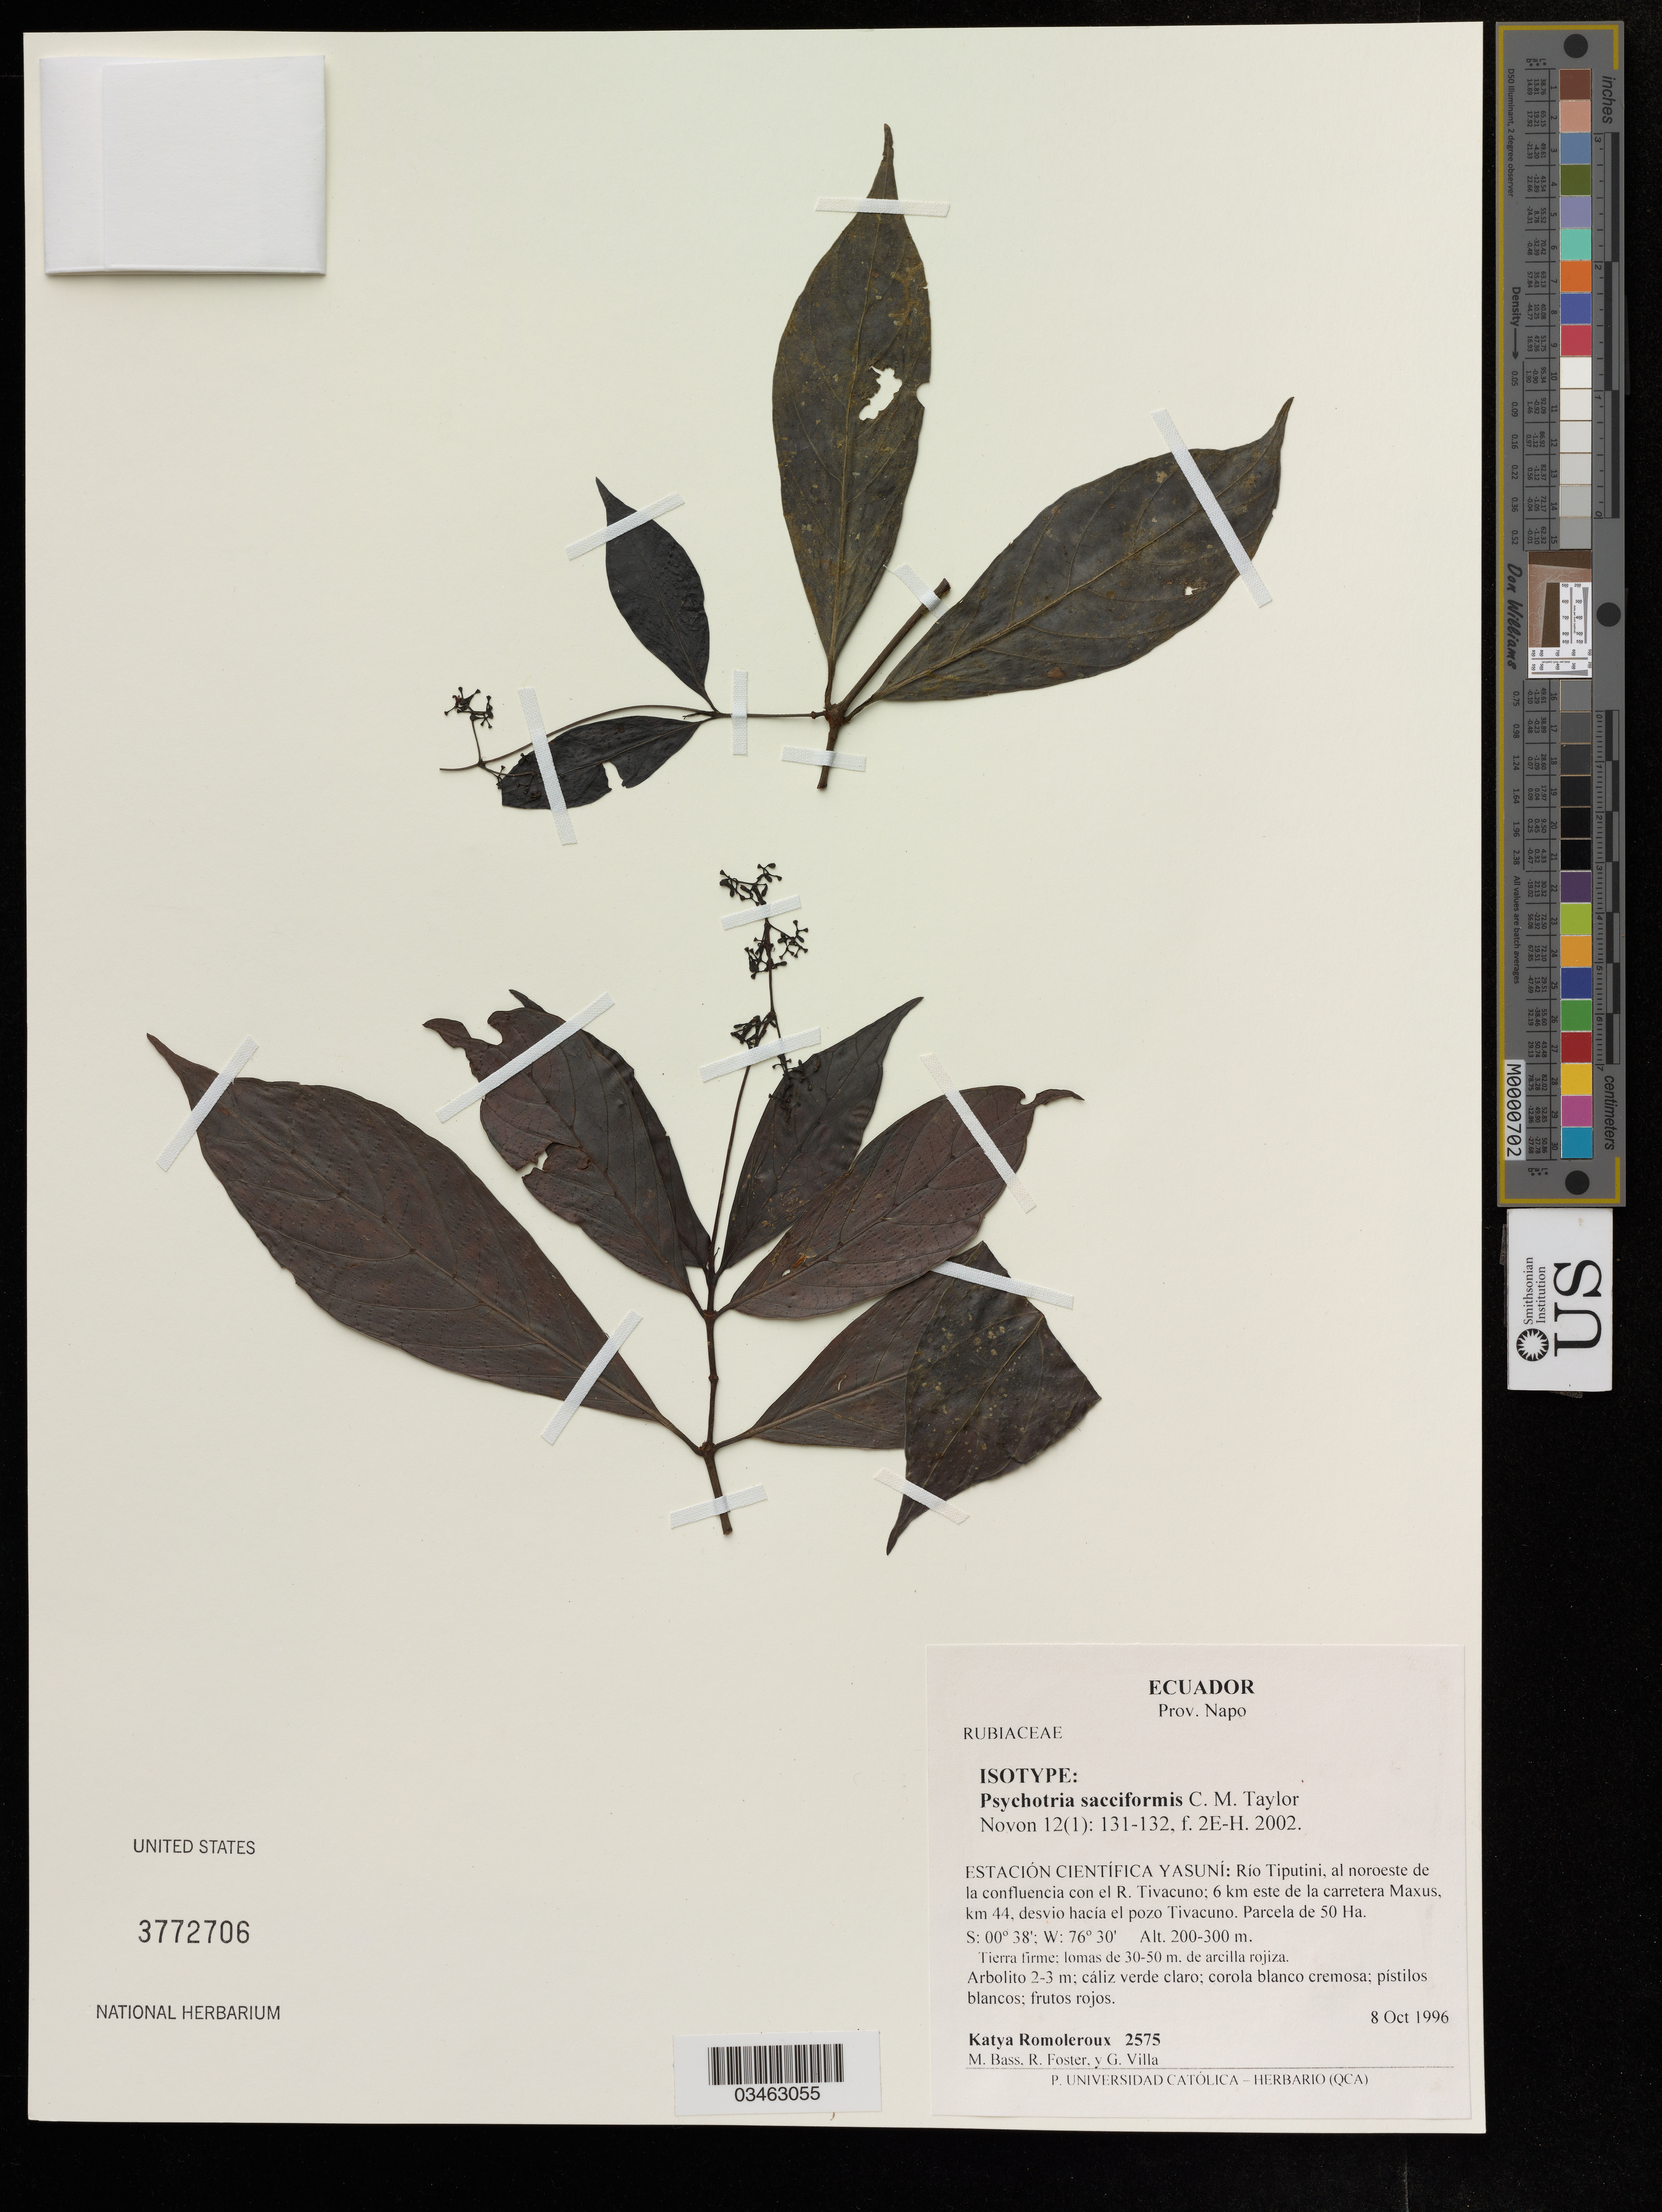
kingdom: Plantae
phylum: Tracheophyta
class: Magnoliopsida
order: Gentianales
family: Rubiaceae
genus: Psychotria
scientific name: Psychotria sacciformis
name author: C.M. Taylor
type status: Isotype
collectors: K. Romoleroux, M. Bass, R. Foster & G. Villa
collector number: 2575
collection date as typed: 08 Oct 1996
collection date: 1996-10-08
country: Ecuador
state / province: Napo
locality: Estación Cientifica Yasuní. Rio Tiputini, al noroeste de la confluencia con el R. Tivacuno; 6 km este de la carretera Maxus, km 44, desvio hacia el pozo Tivacuno.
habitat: Tierra firme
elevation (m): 200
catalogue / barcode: US 3772706